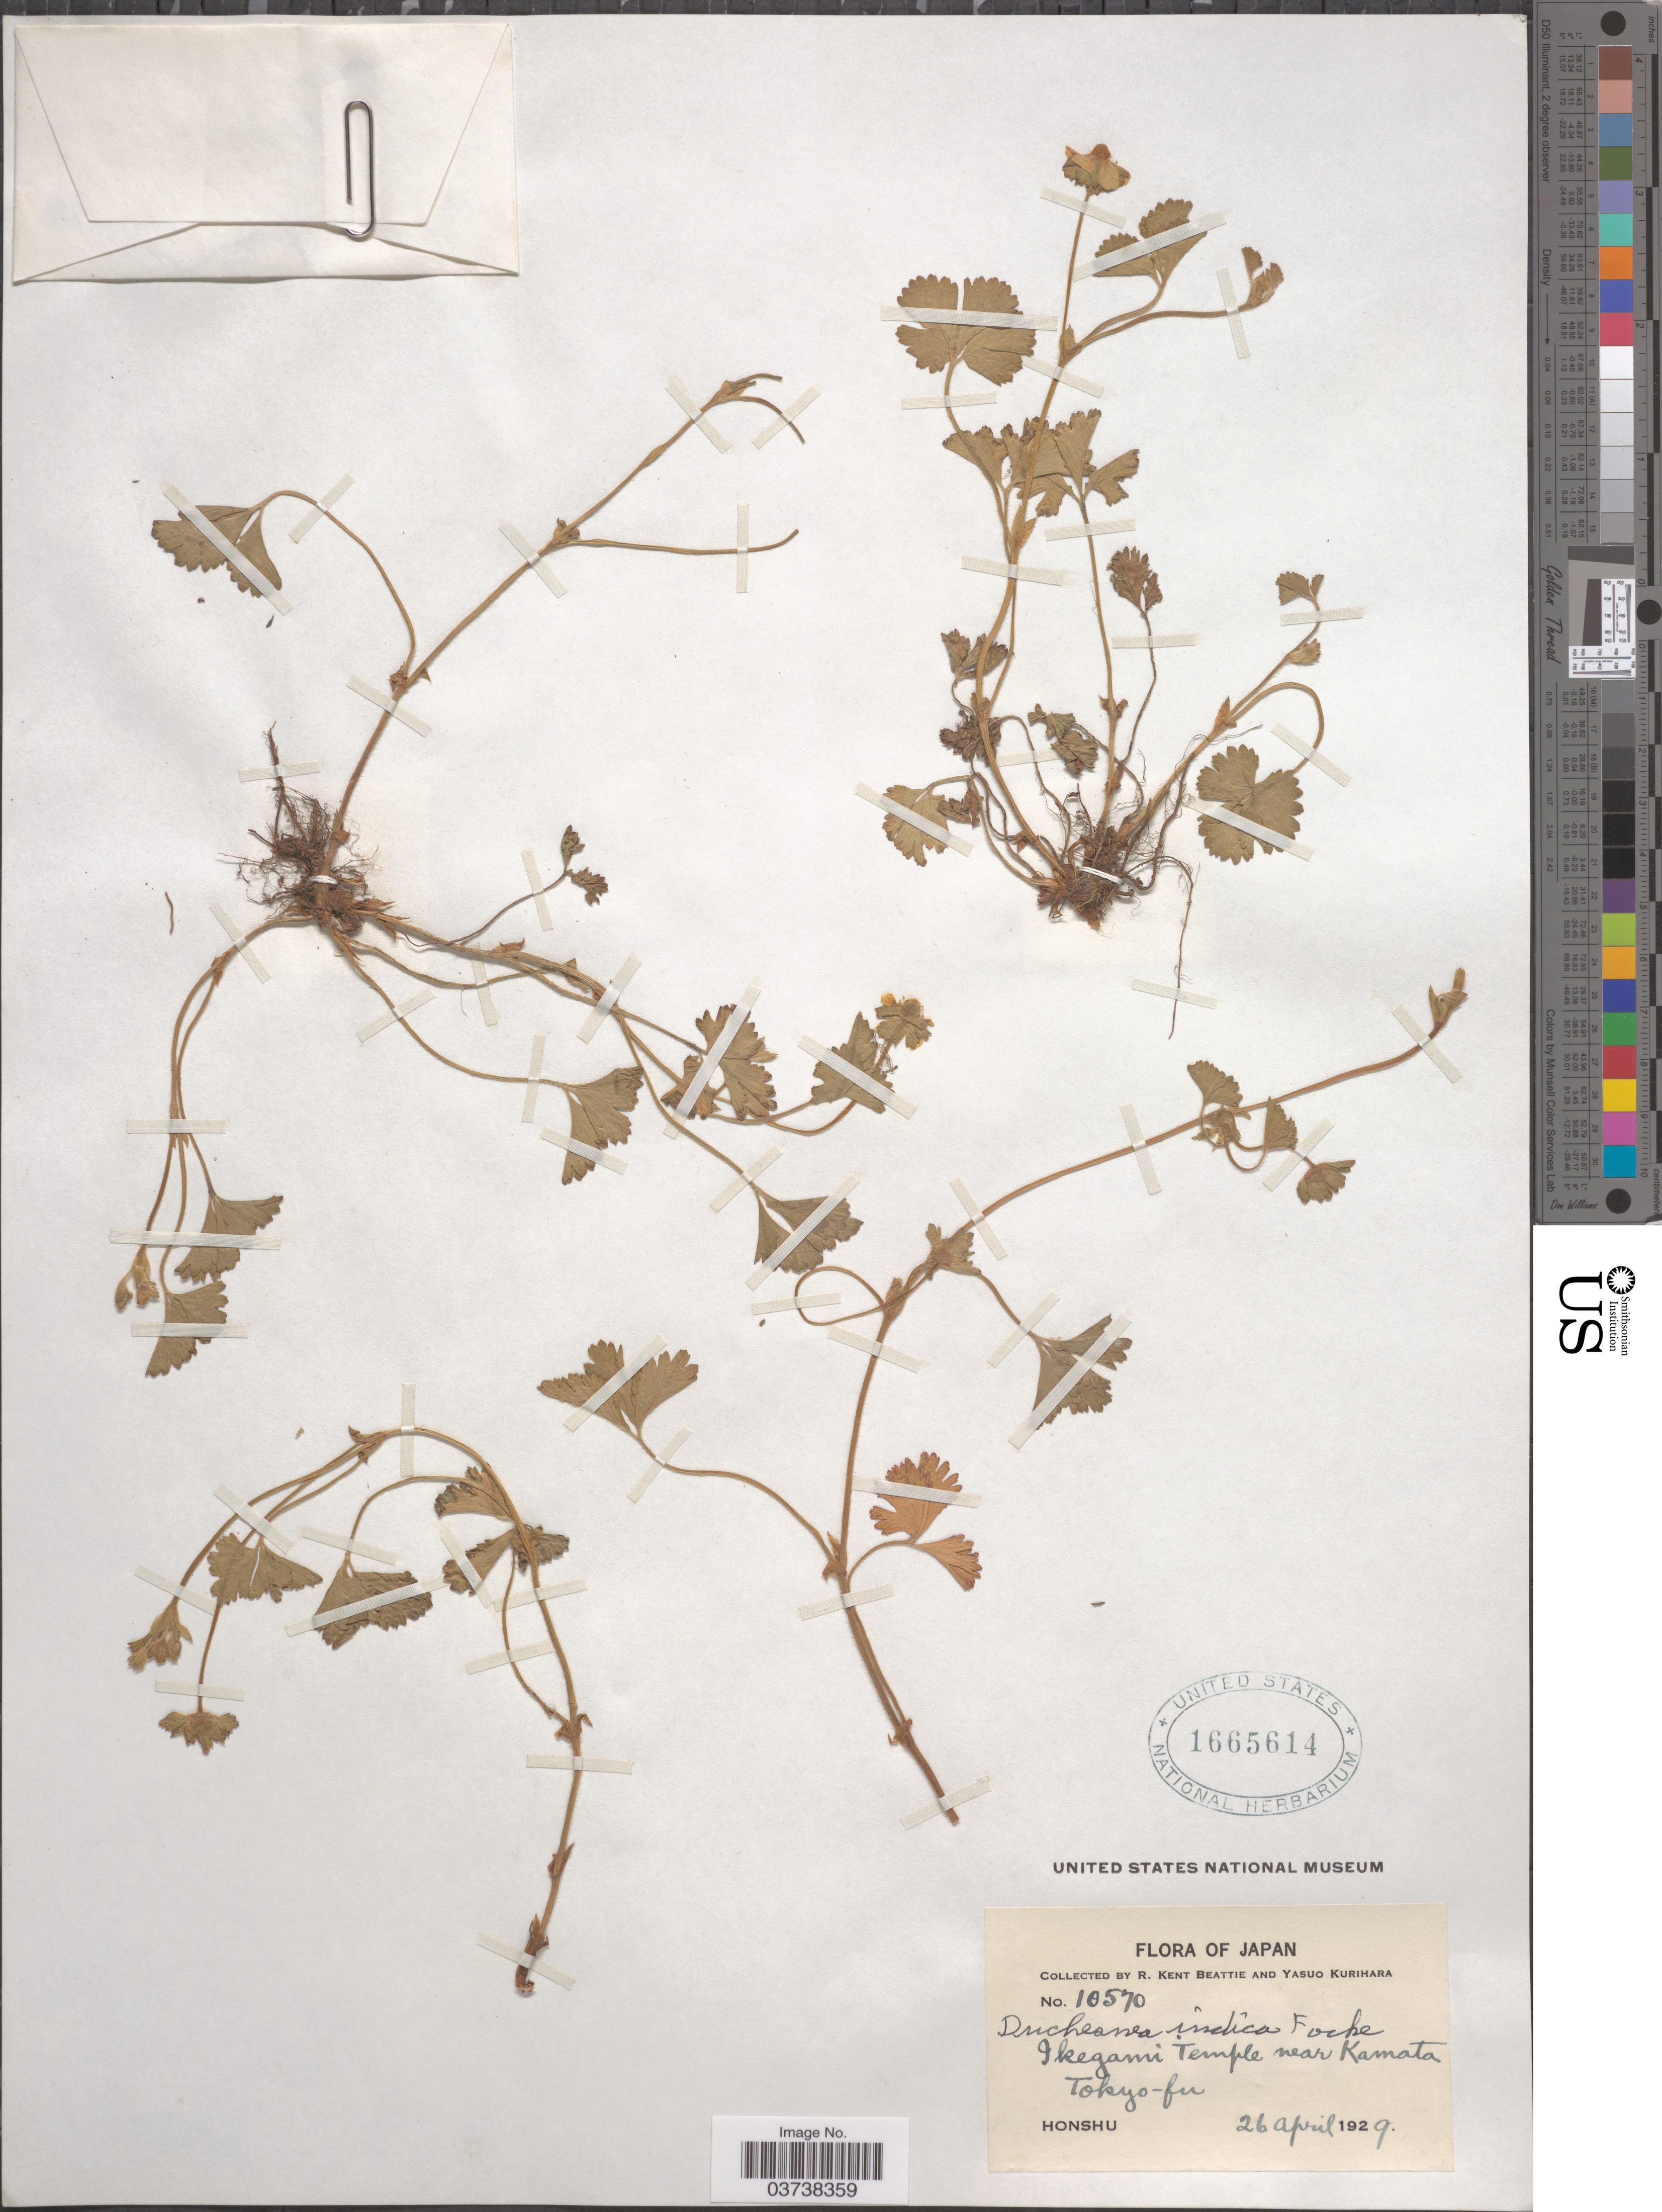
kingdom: Plantae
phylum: Tracheophyta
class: Magnoliopsida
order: Rosales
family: Rosaceae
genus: Potentilla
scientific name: Potentilla indica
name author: (Andrews) Th. Wolf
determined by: Strong, Mark T., (BOT), Smithsonian Institution - National Museum of Natural History (UNITED STATES)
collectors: R. K. Beattie & Y. Kurihara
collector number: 10570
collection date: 1929-04-26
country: Japan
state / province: Tokyo, Federal City of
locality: Ikegami Temple near Kamata Tokyo-fu. Honshu.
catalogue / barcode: US 1665614